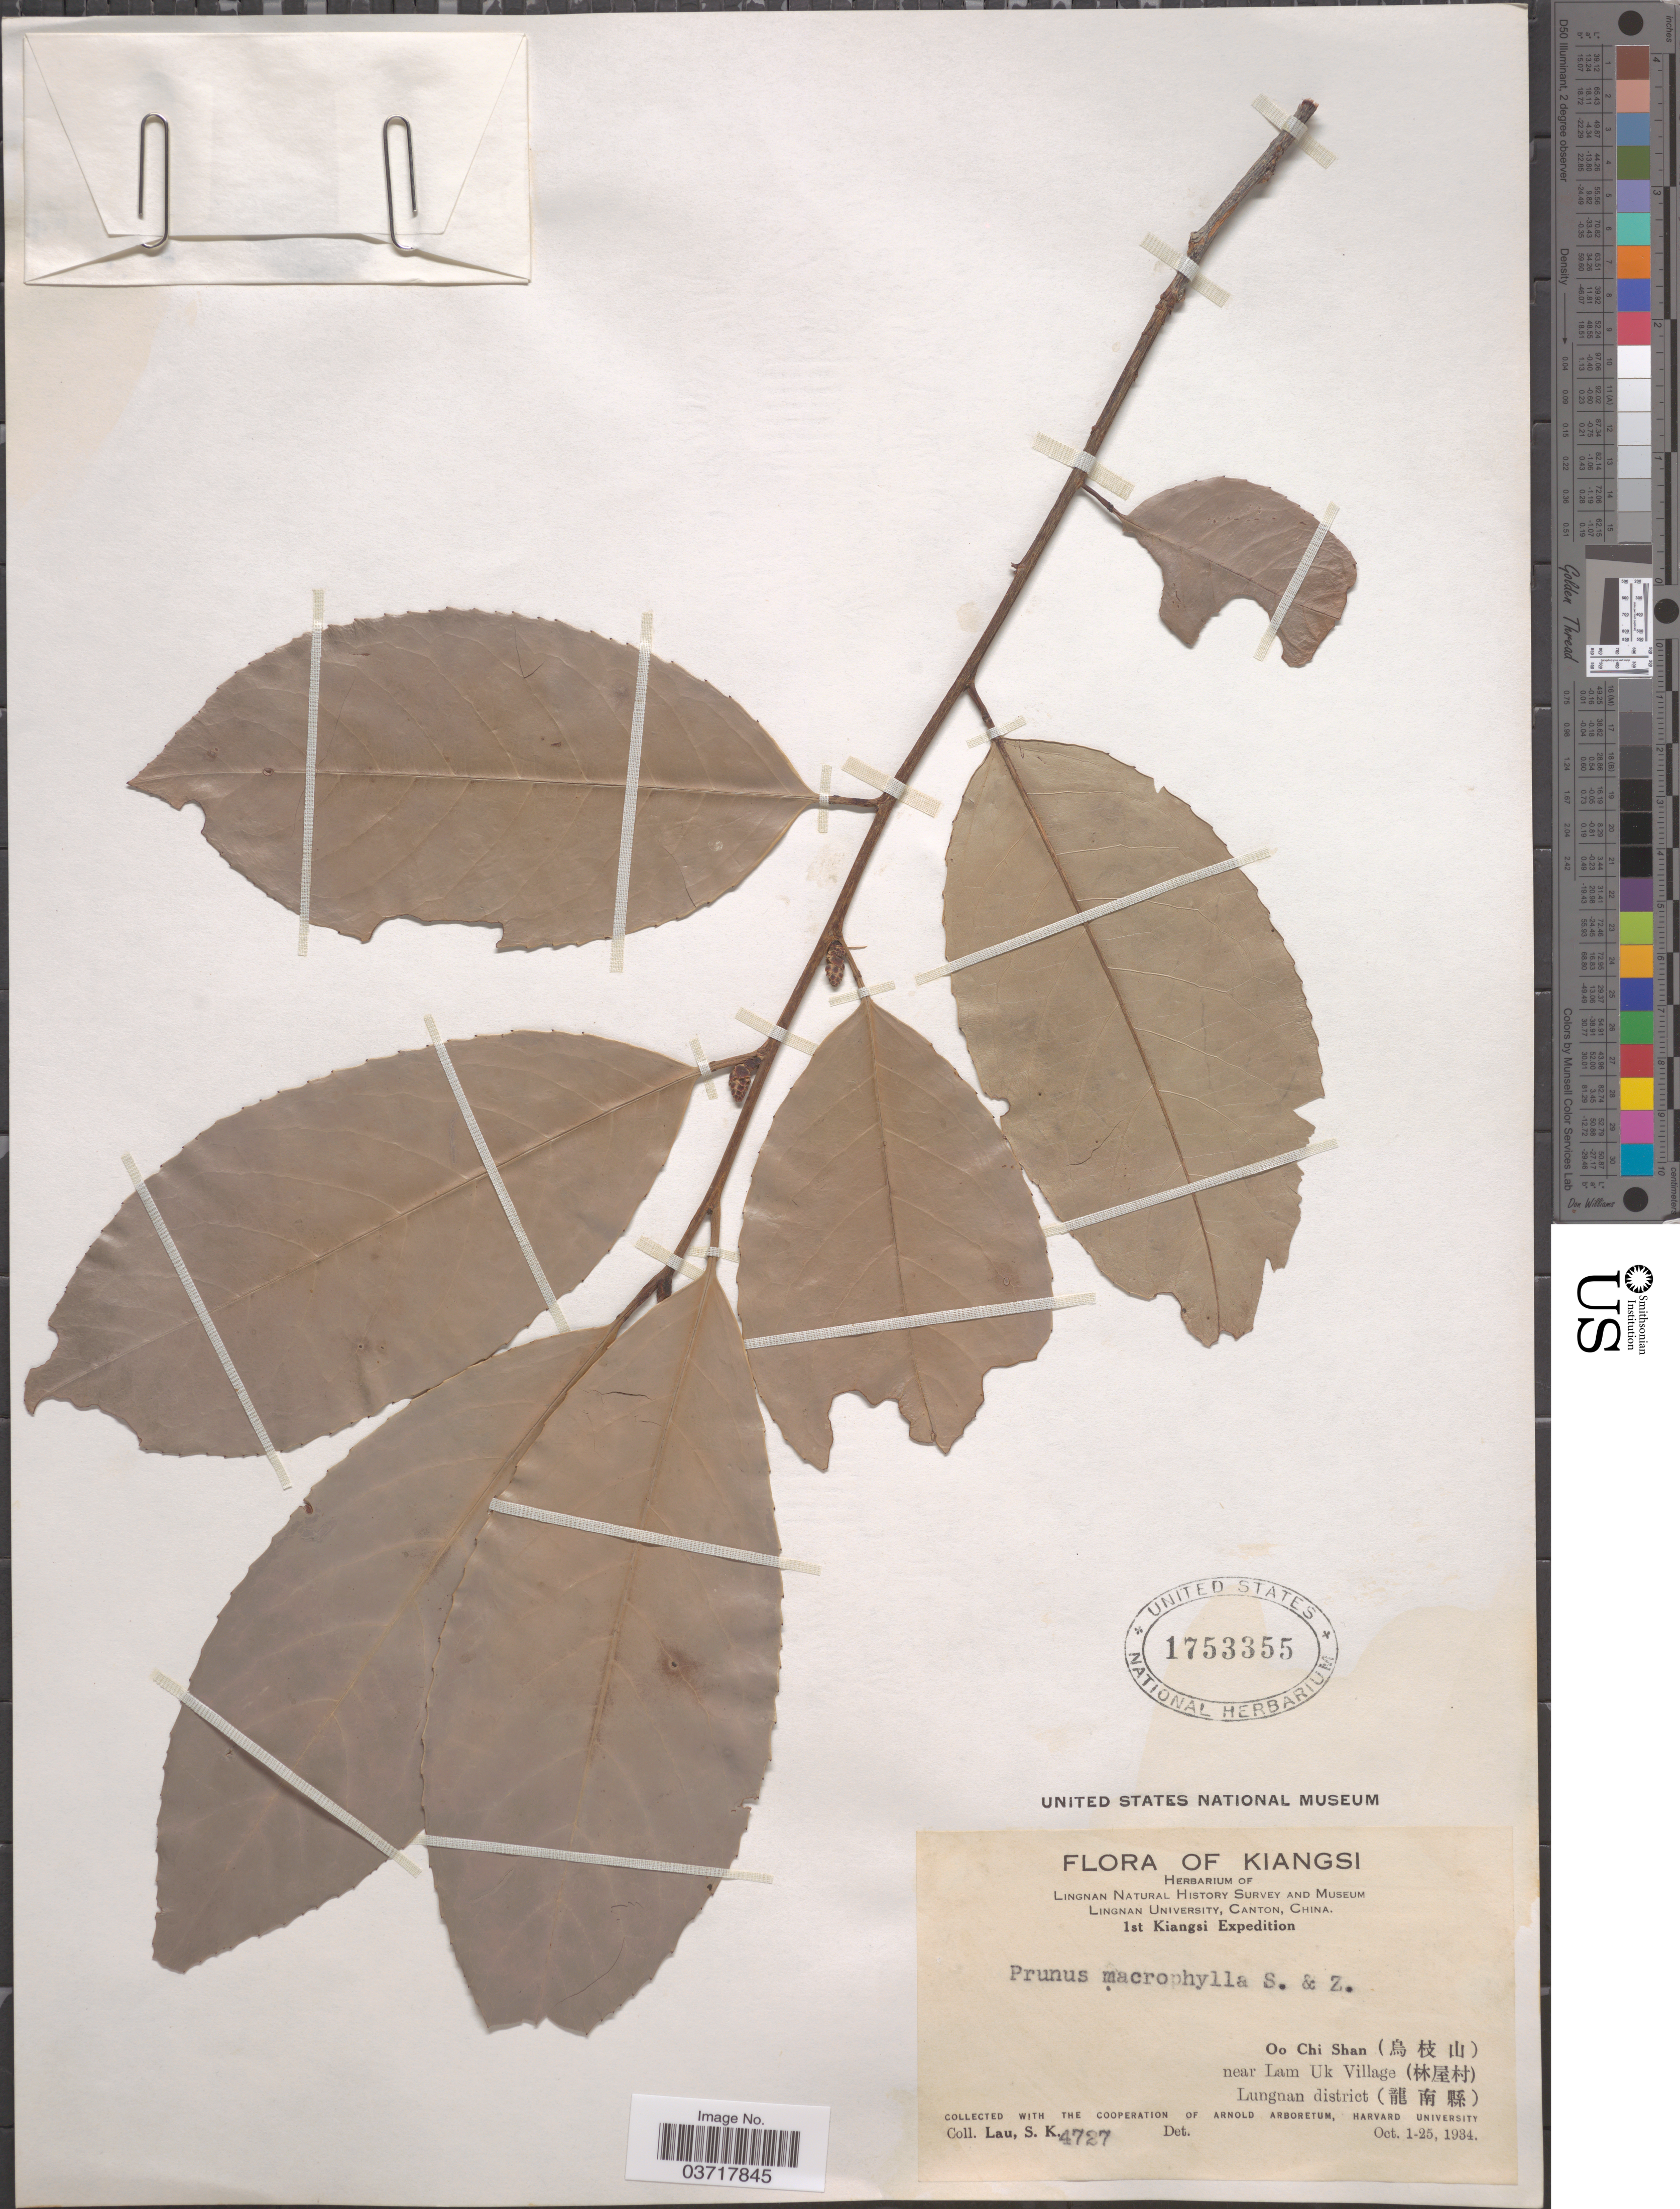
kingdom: Plantae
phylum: Tracheophyta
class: Magnoliopsida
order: Rosales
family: Rosaceae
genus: Prunus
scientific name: Prunus macrophylla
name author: Poir.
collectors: S. K. Lau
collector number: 4727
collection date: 1934-10-01/1934-10-25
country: China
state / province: Jiangxi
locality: Kiangsi. Oo Chi Shan (X) near Lam Uk Village (X) Lungnan district (X).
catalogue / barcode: US 1753355